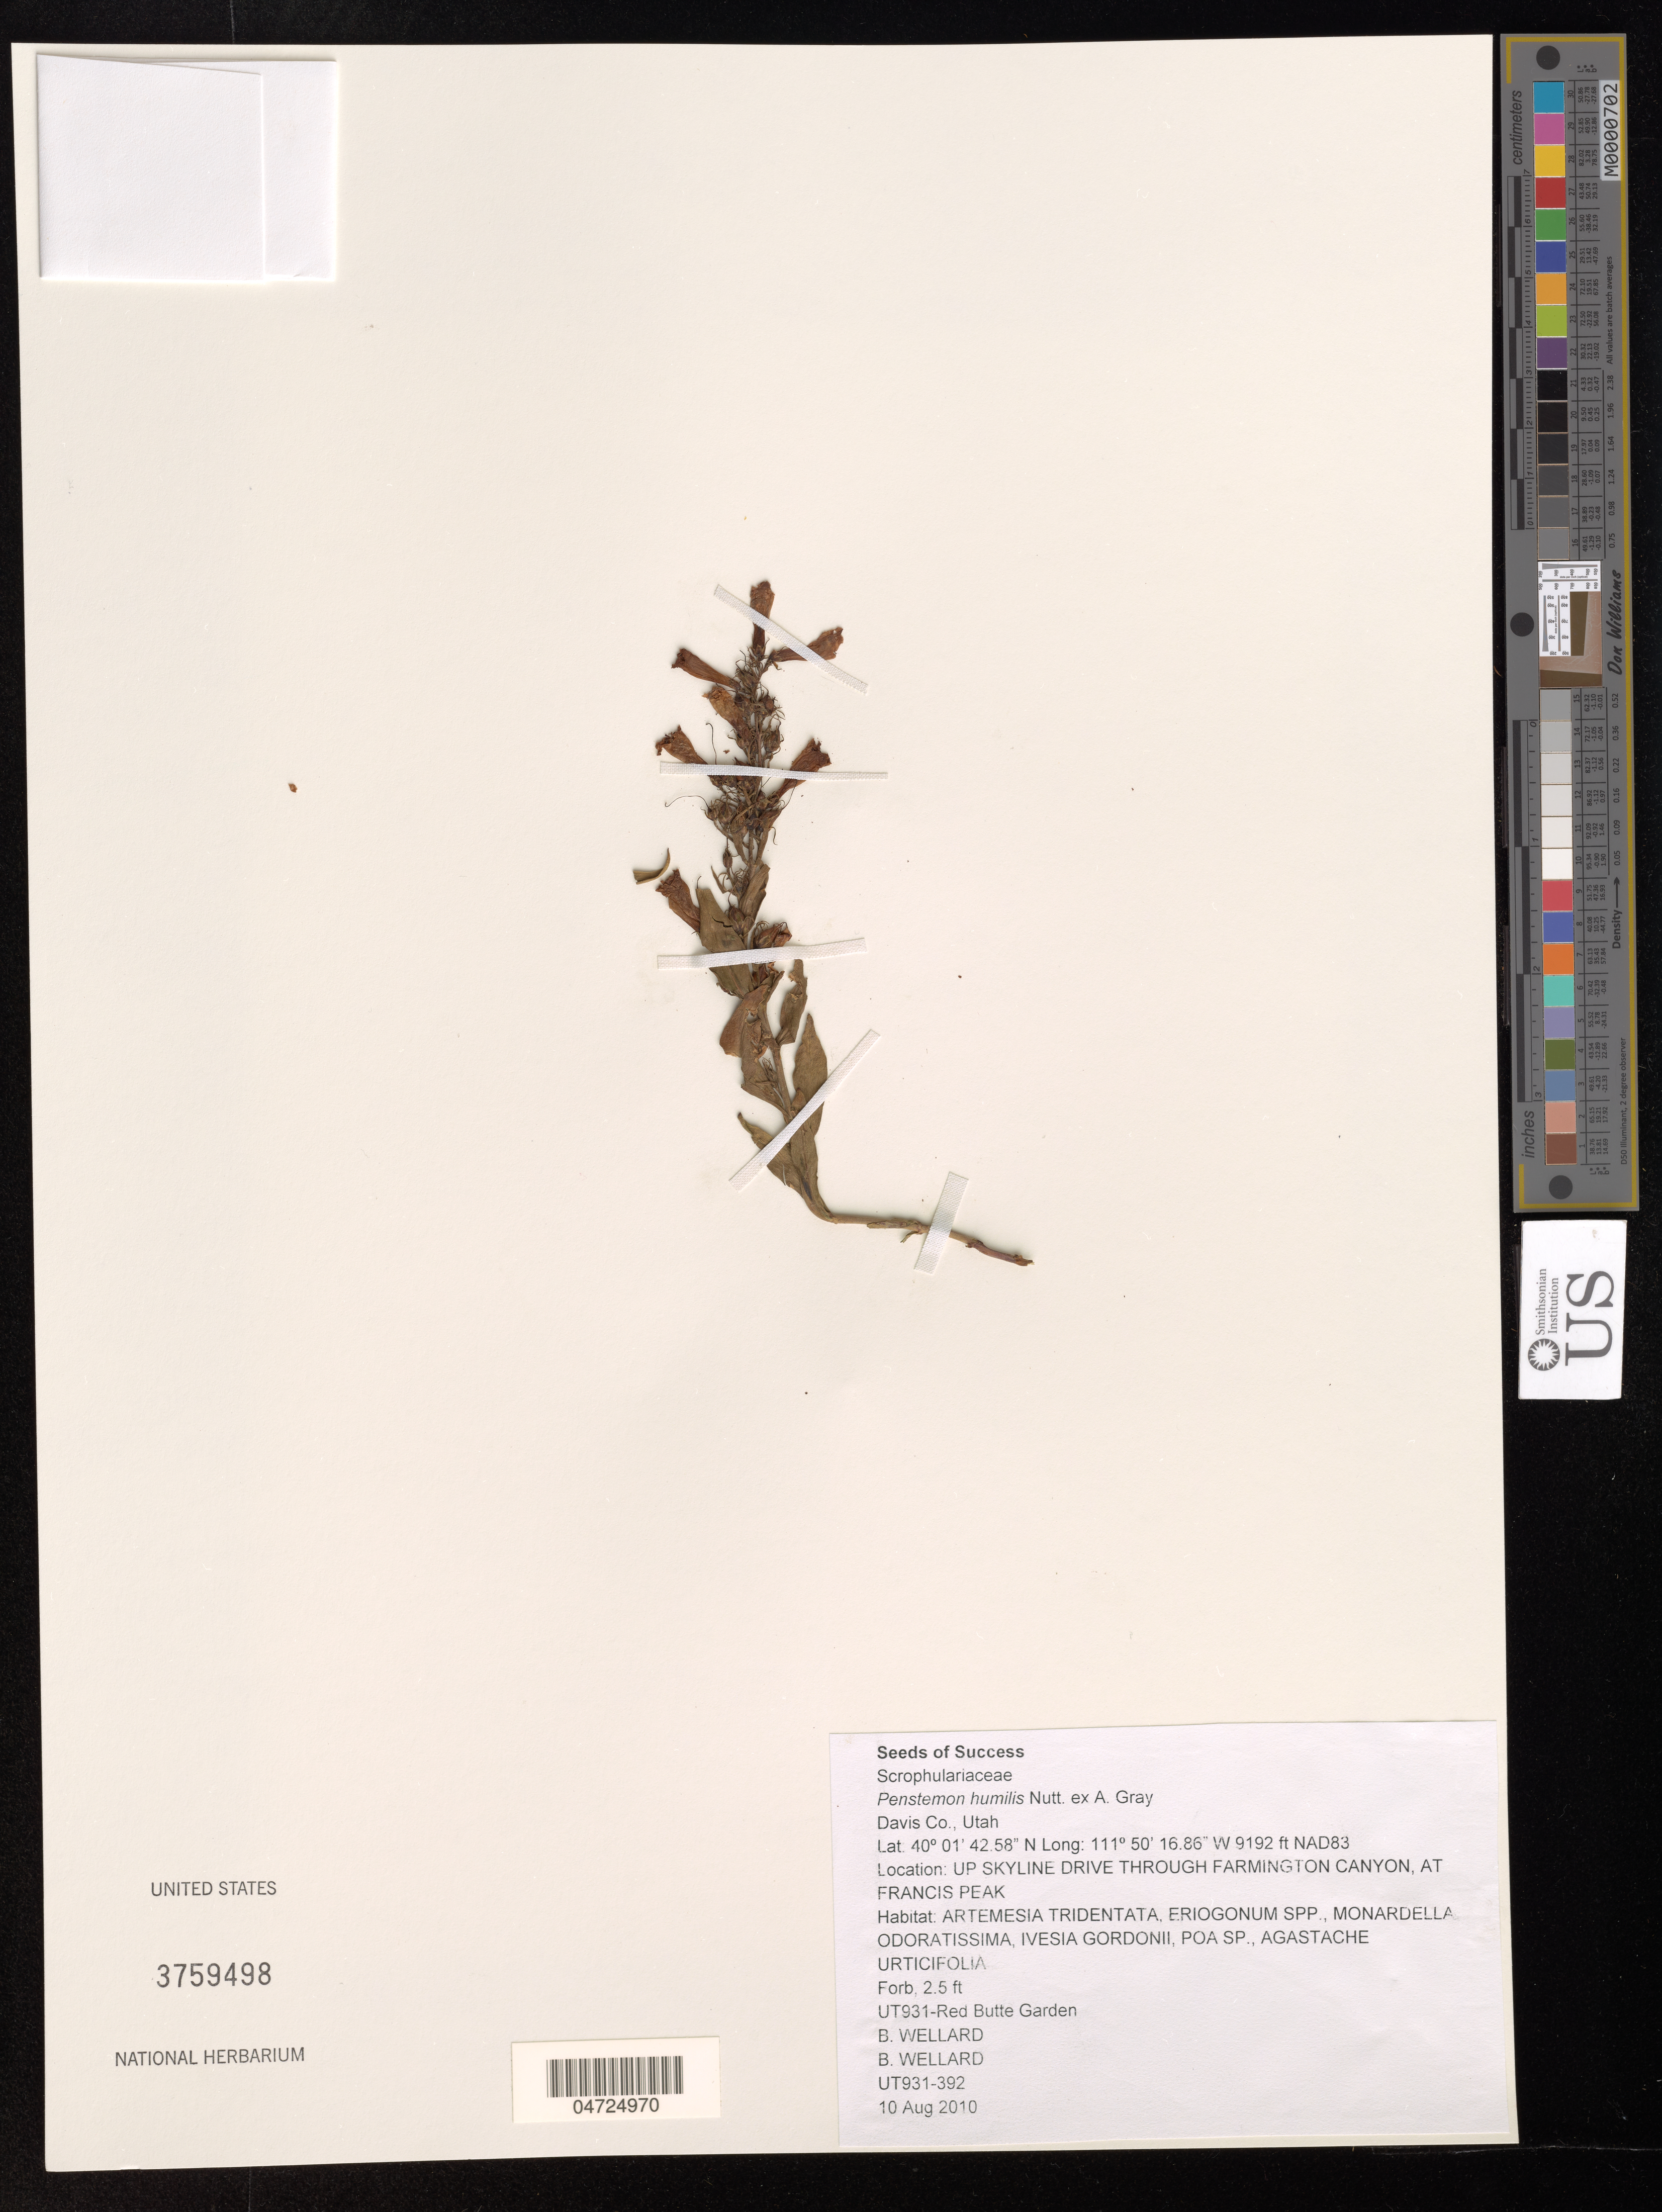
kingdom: Plantae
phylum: Tracheophyta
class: Magnoliopsida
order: Lamiales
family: Plantaginaceae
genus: Penstemon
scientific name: Penstemon humilis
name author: Nutt. ex A. Gray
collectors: B. Wellard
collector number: UT931-392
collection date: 2010-08-10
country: United States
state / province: Utah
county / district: Davis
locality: Davis Co. Up Skyline Drive through Farmington Canyon, at Francis Peak. UT931-Red Butte Garden. NAD83.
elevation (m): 2802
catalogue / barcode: US 3759498